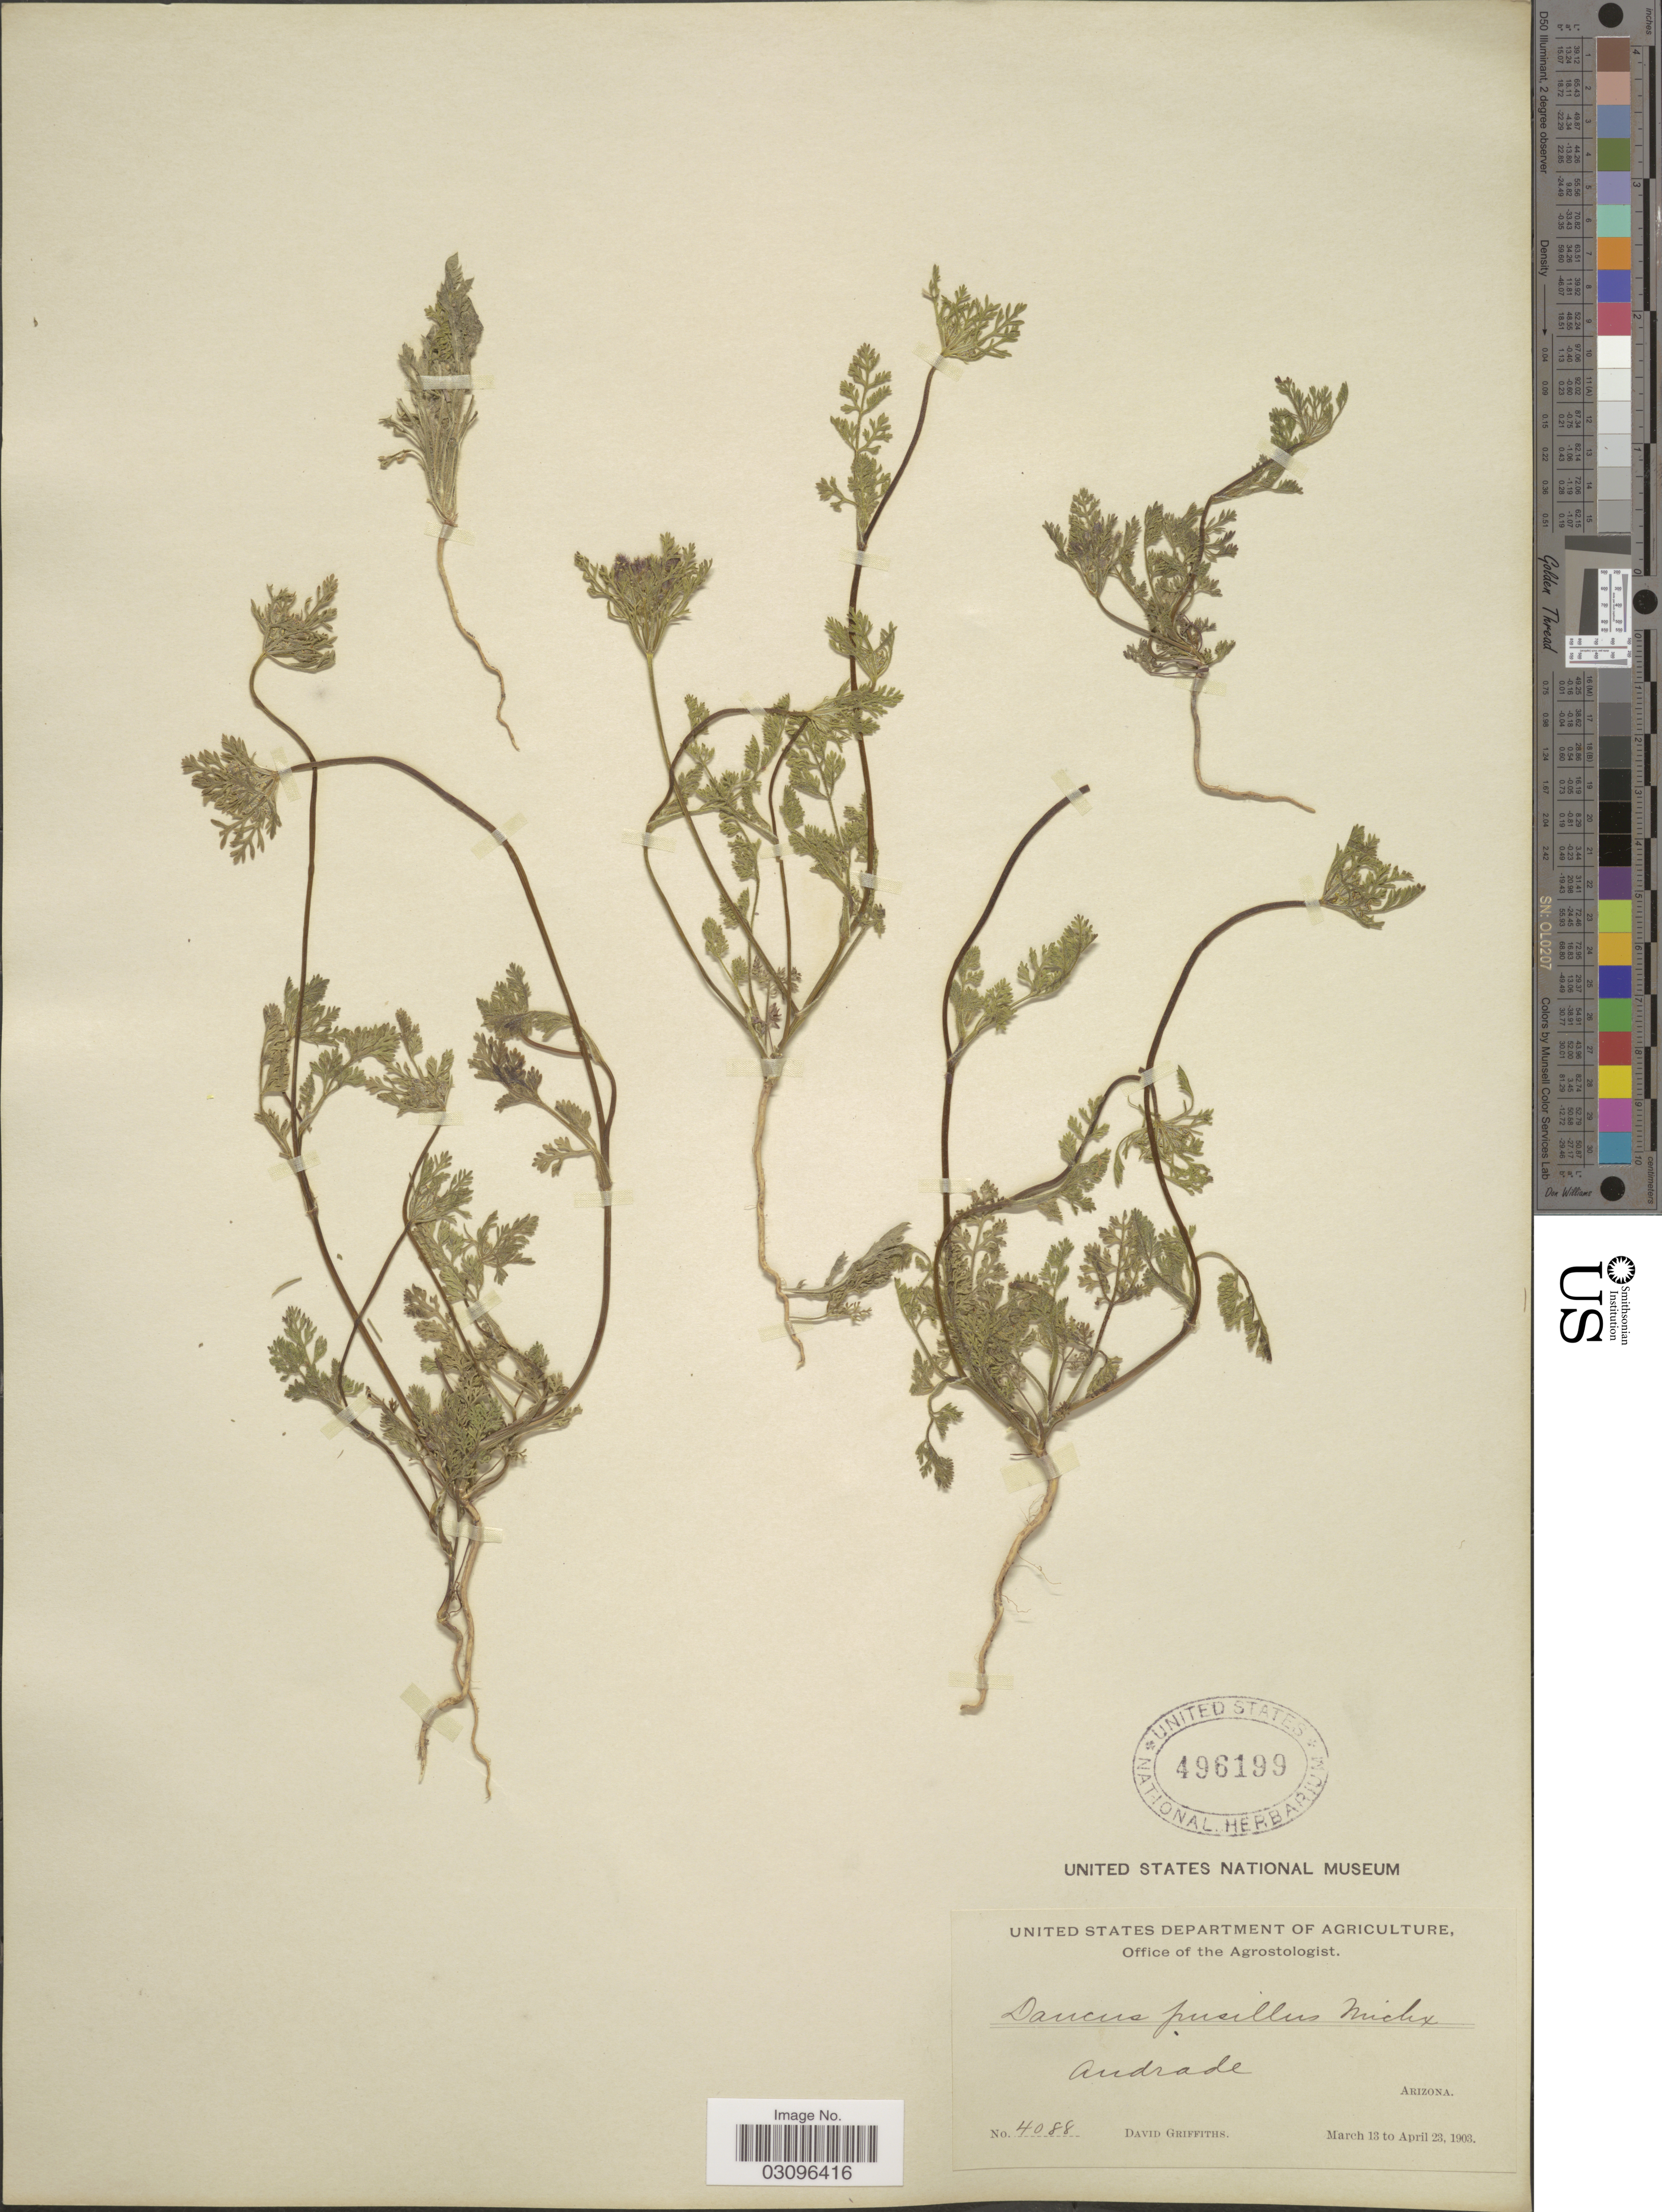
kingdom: Plantae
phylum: Tracheophyta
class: Magnoliopsida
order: Apiales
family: Apiaceae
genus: Daucus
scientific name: Daucus pusillus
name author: Michx.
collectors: D. Griffiths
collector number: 4088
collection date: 1903-03-13/1903-04-23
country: United States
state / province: Arizona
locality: Andrade.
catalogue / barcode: US 496199